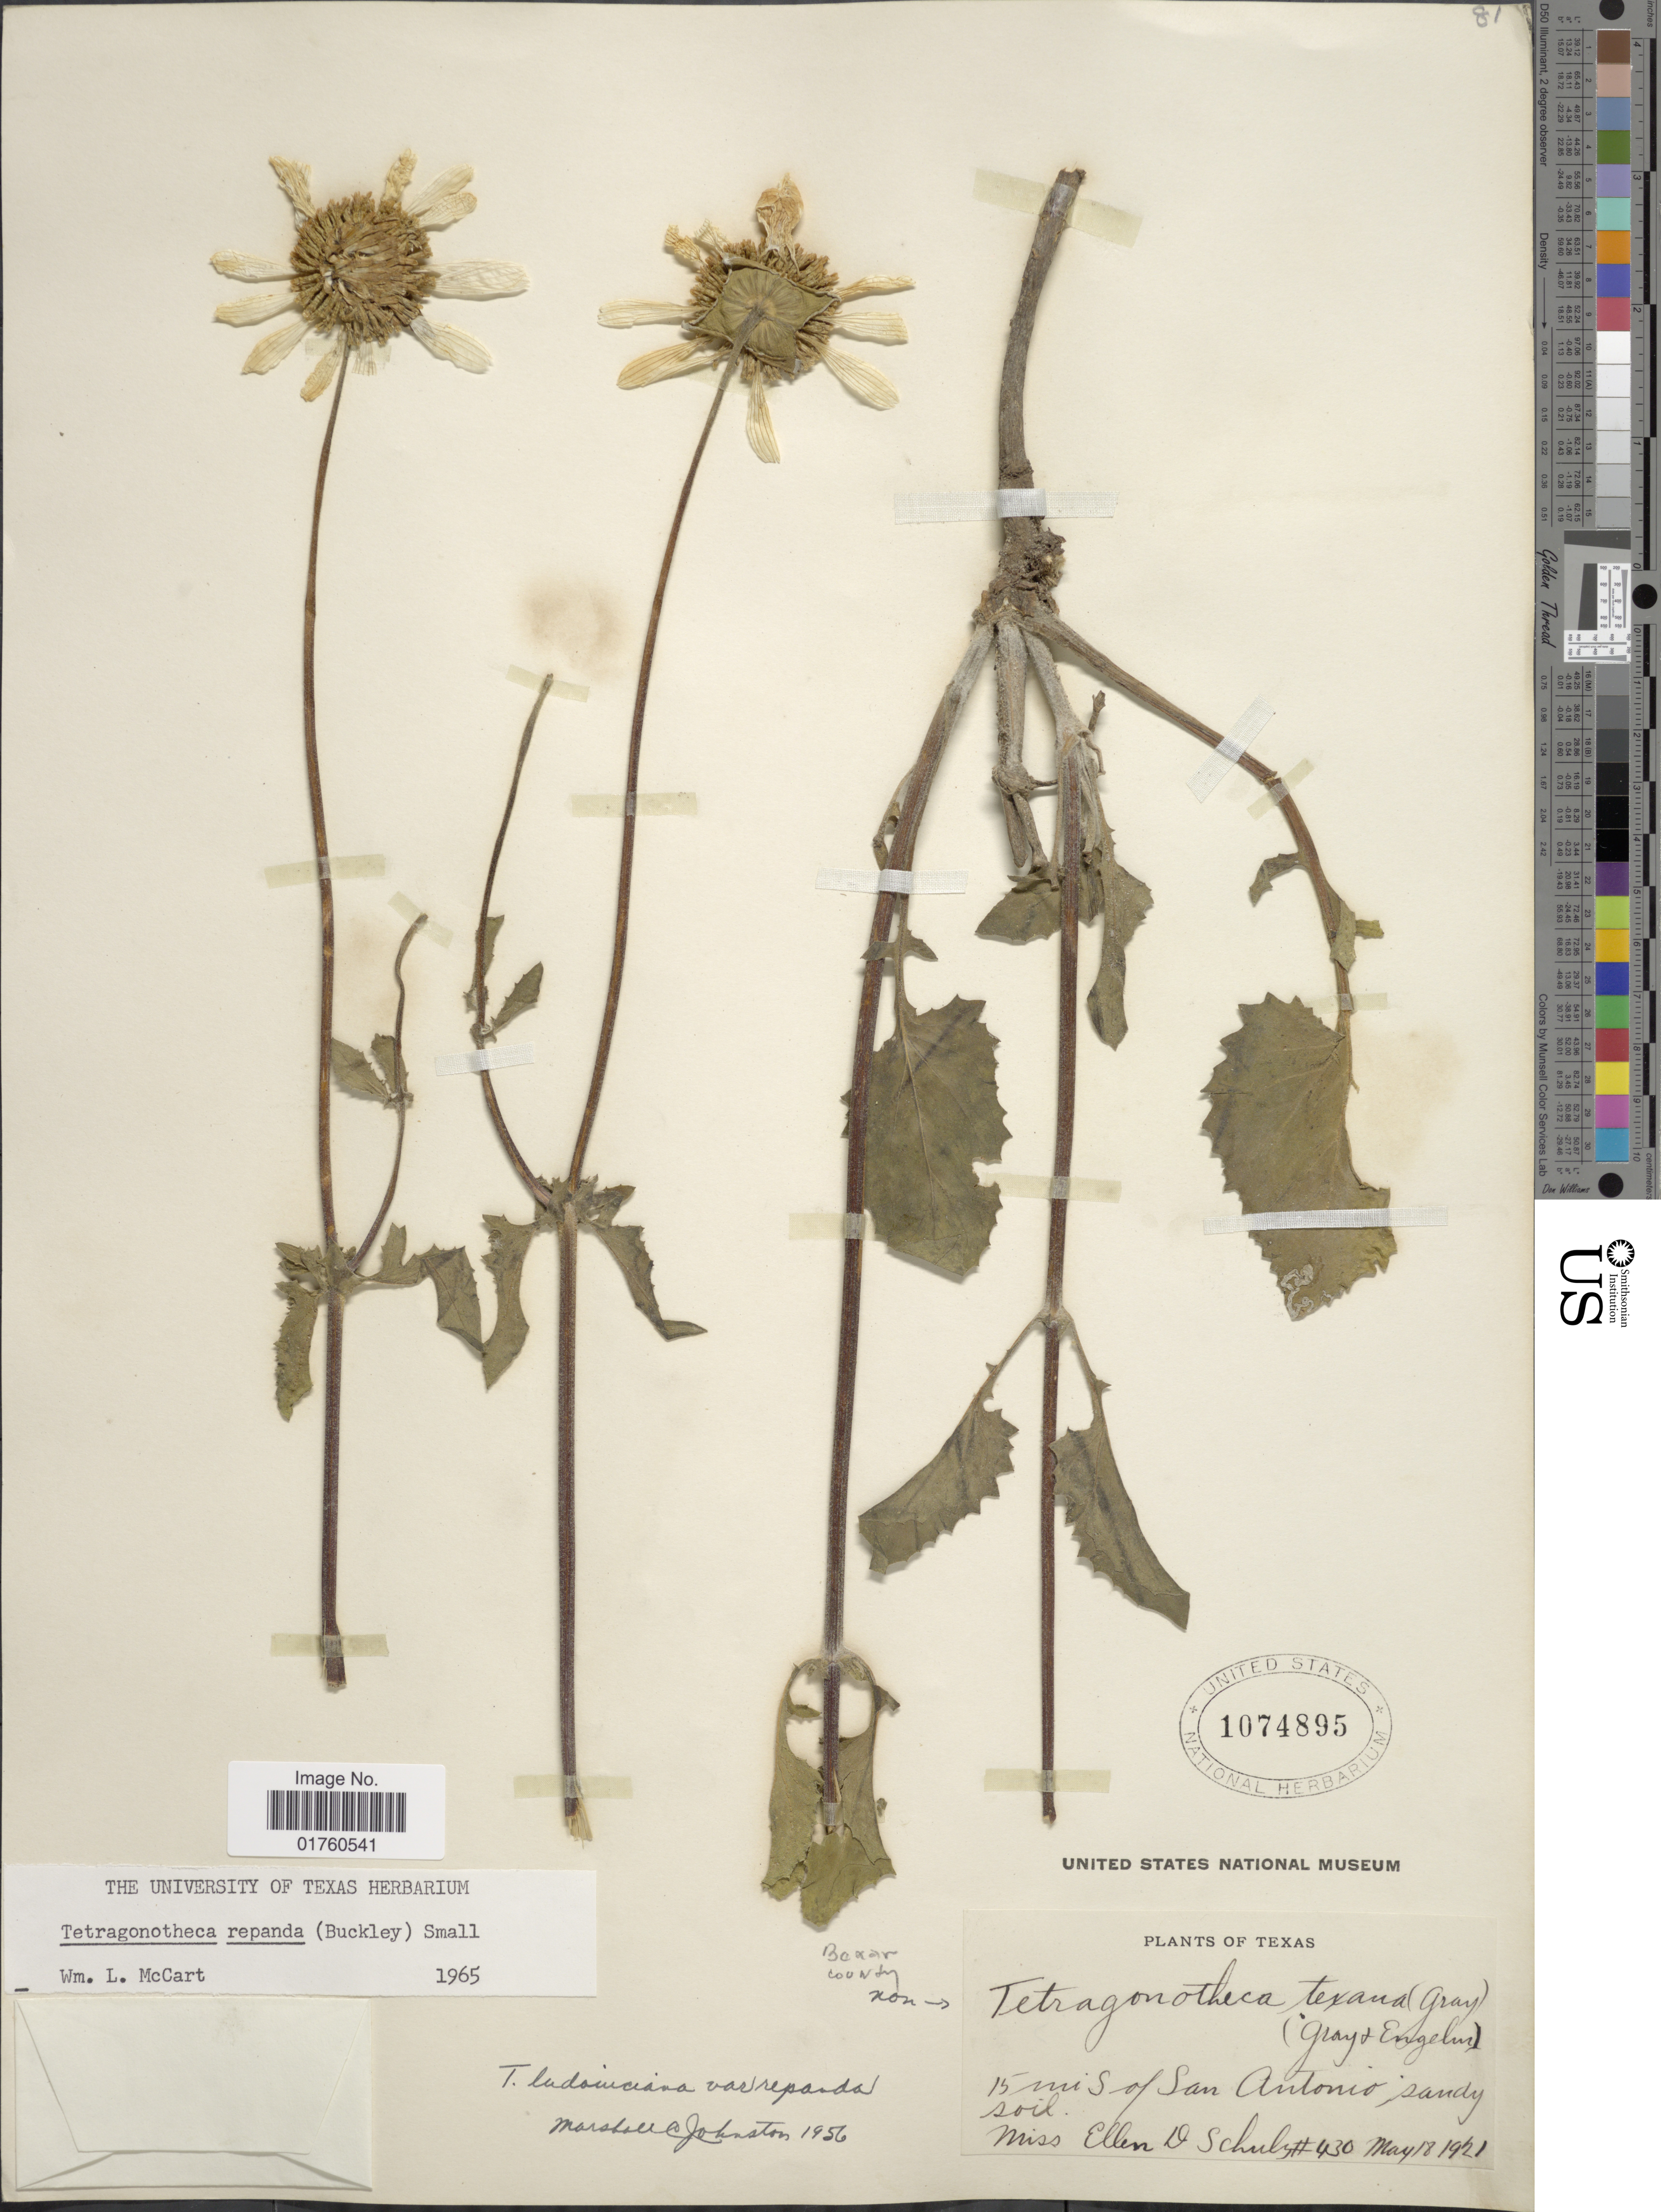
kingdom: Plantae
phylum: Tracheophyta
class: Magnoliopsida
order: Asterales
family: Asteraceae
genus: Tetragonotheca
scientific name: Tetragonotheca repanda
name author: (Buckley) Small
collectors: E. D. Schulz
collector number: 430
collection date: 1921-05-18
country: United States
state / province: Texas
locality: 15 mi S of San Antonio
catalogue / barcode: US 1074895